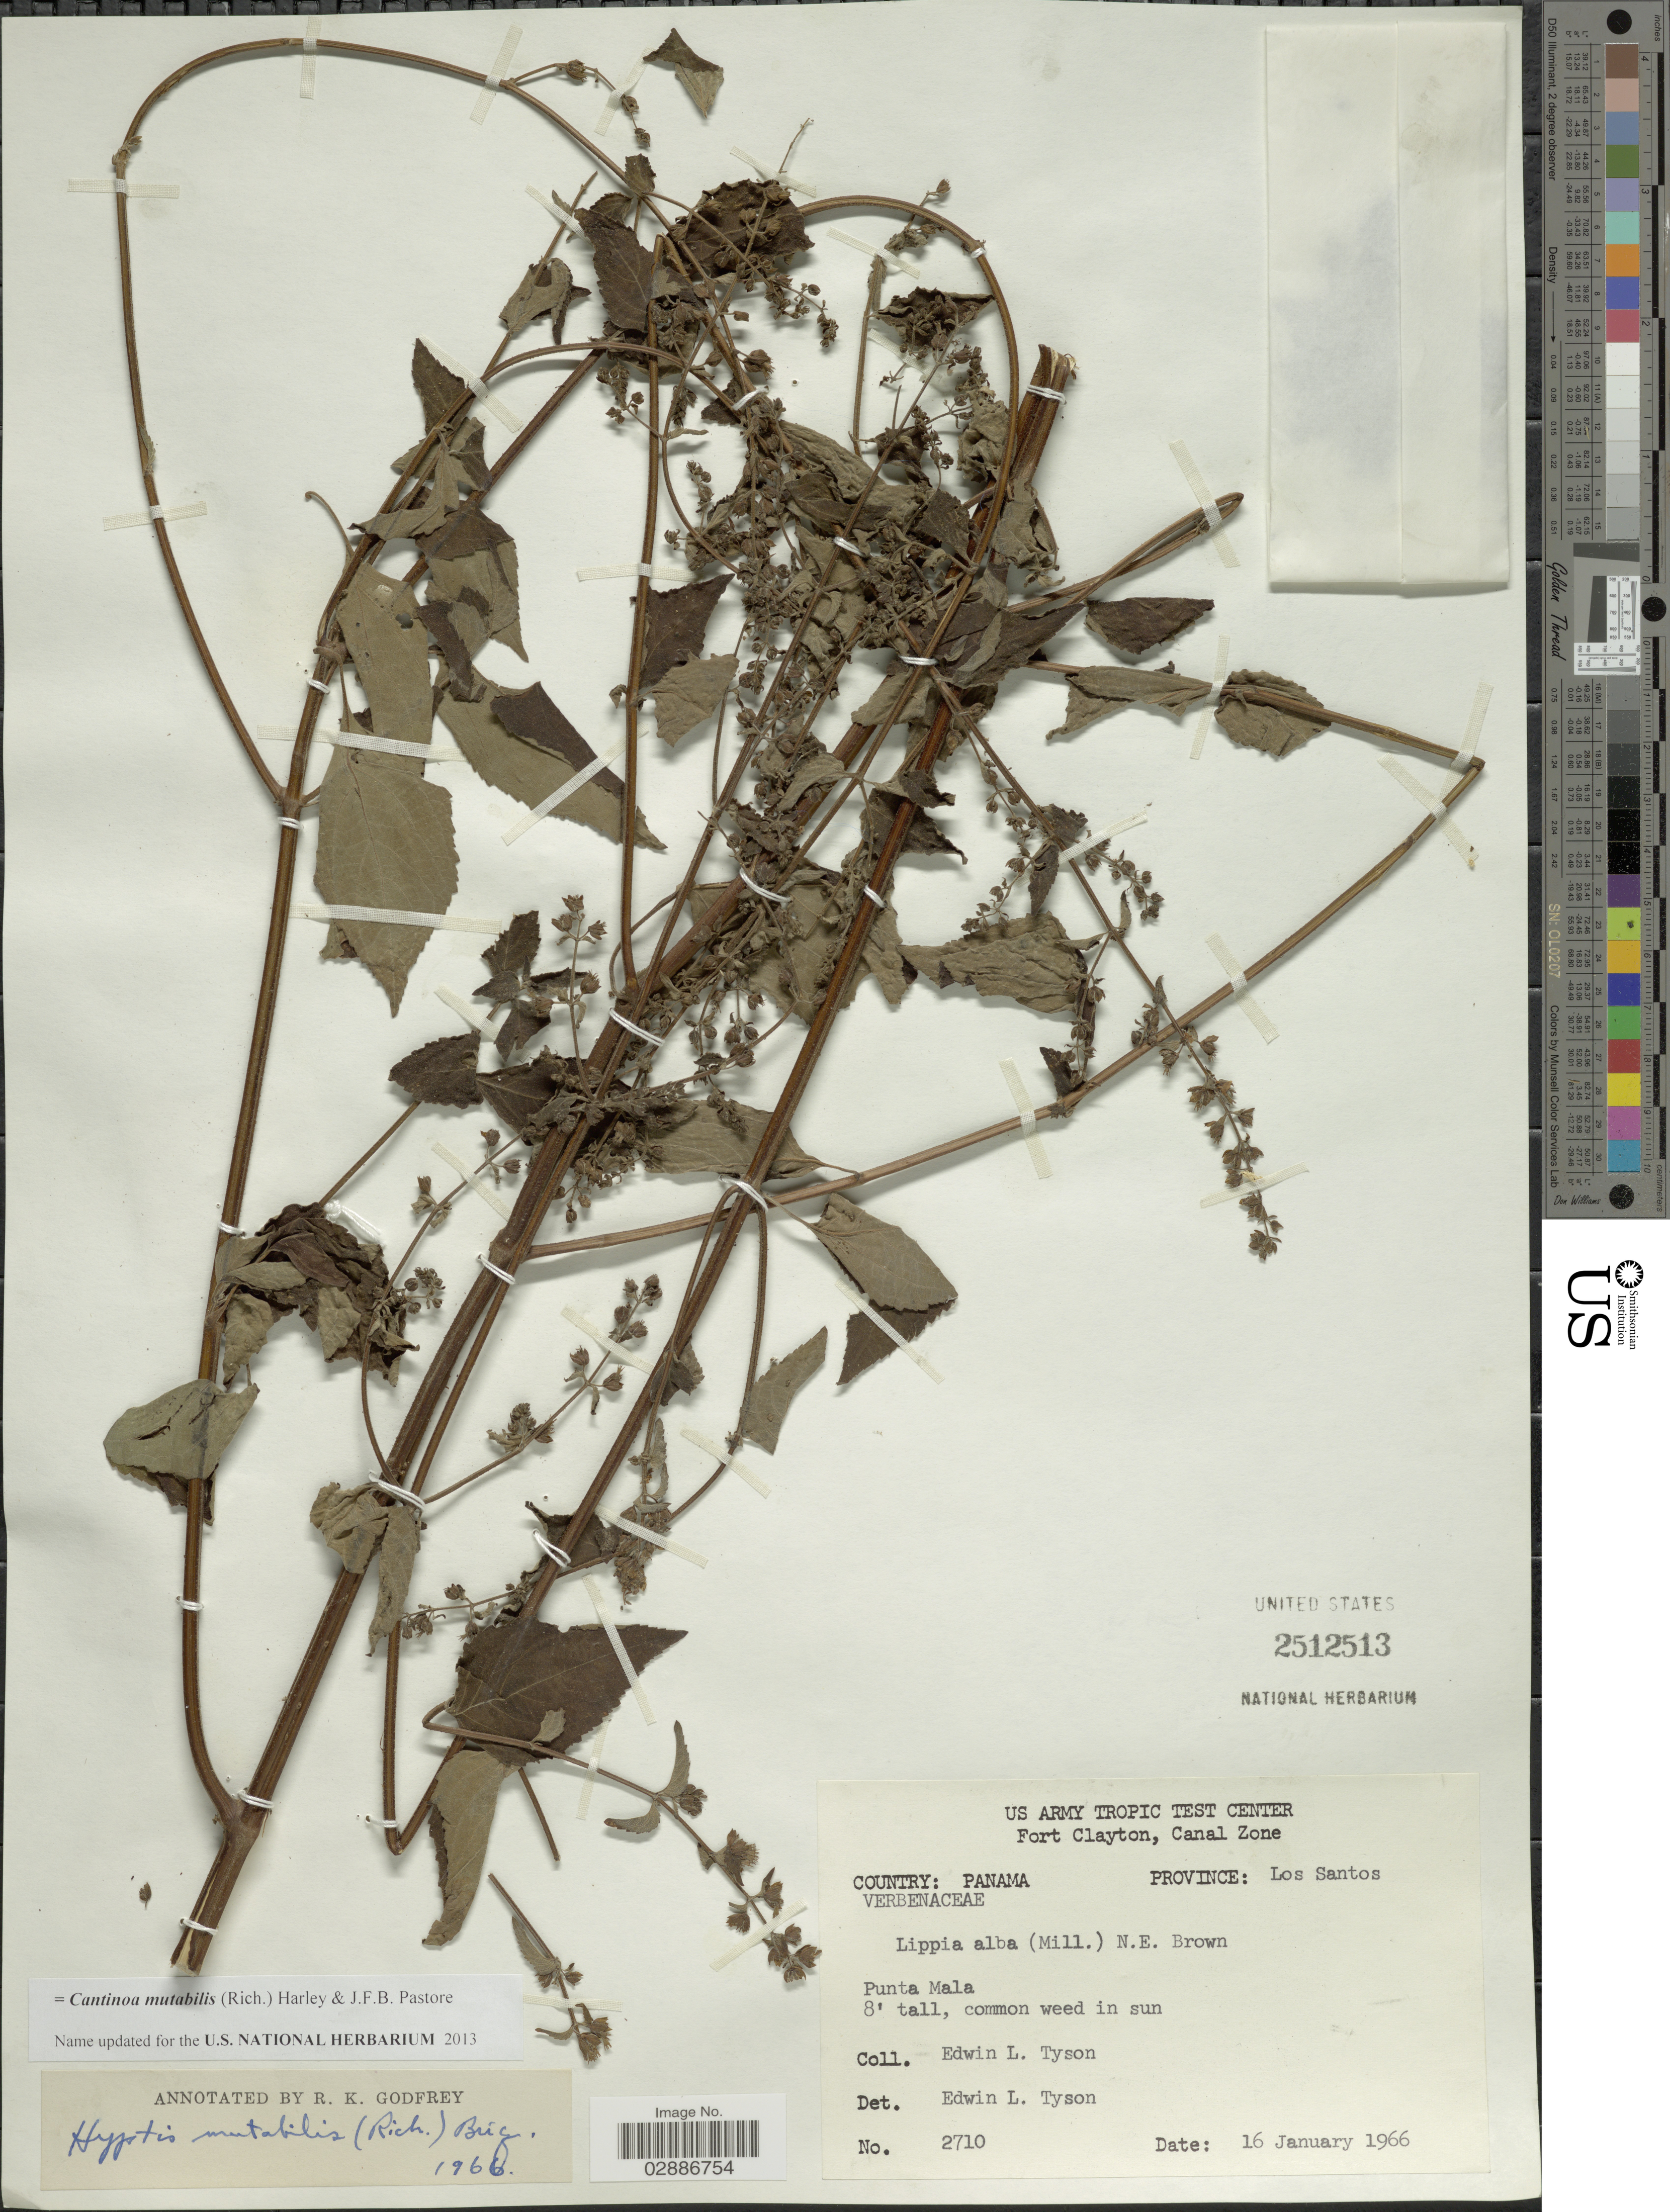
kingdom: Plantae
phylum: Tracheophyta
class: Magnoliopsida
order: Lamiales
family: Lamiaceae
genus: Cantinoa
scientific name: Cantinoa mutabilis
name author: (Rich.) Harley & J.F.B. Pastore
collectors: E. L. Tyson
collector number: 2710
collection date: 1966-01-16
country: Panama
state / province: Los Santos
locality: Punta Mala.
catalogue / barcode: US 2512513